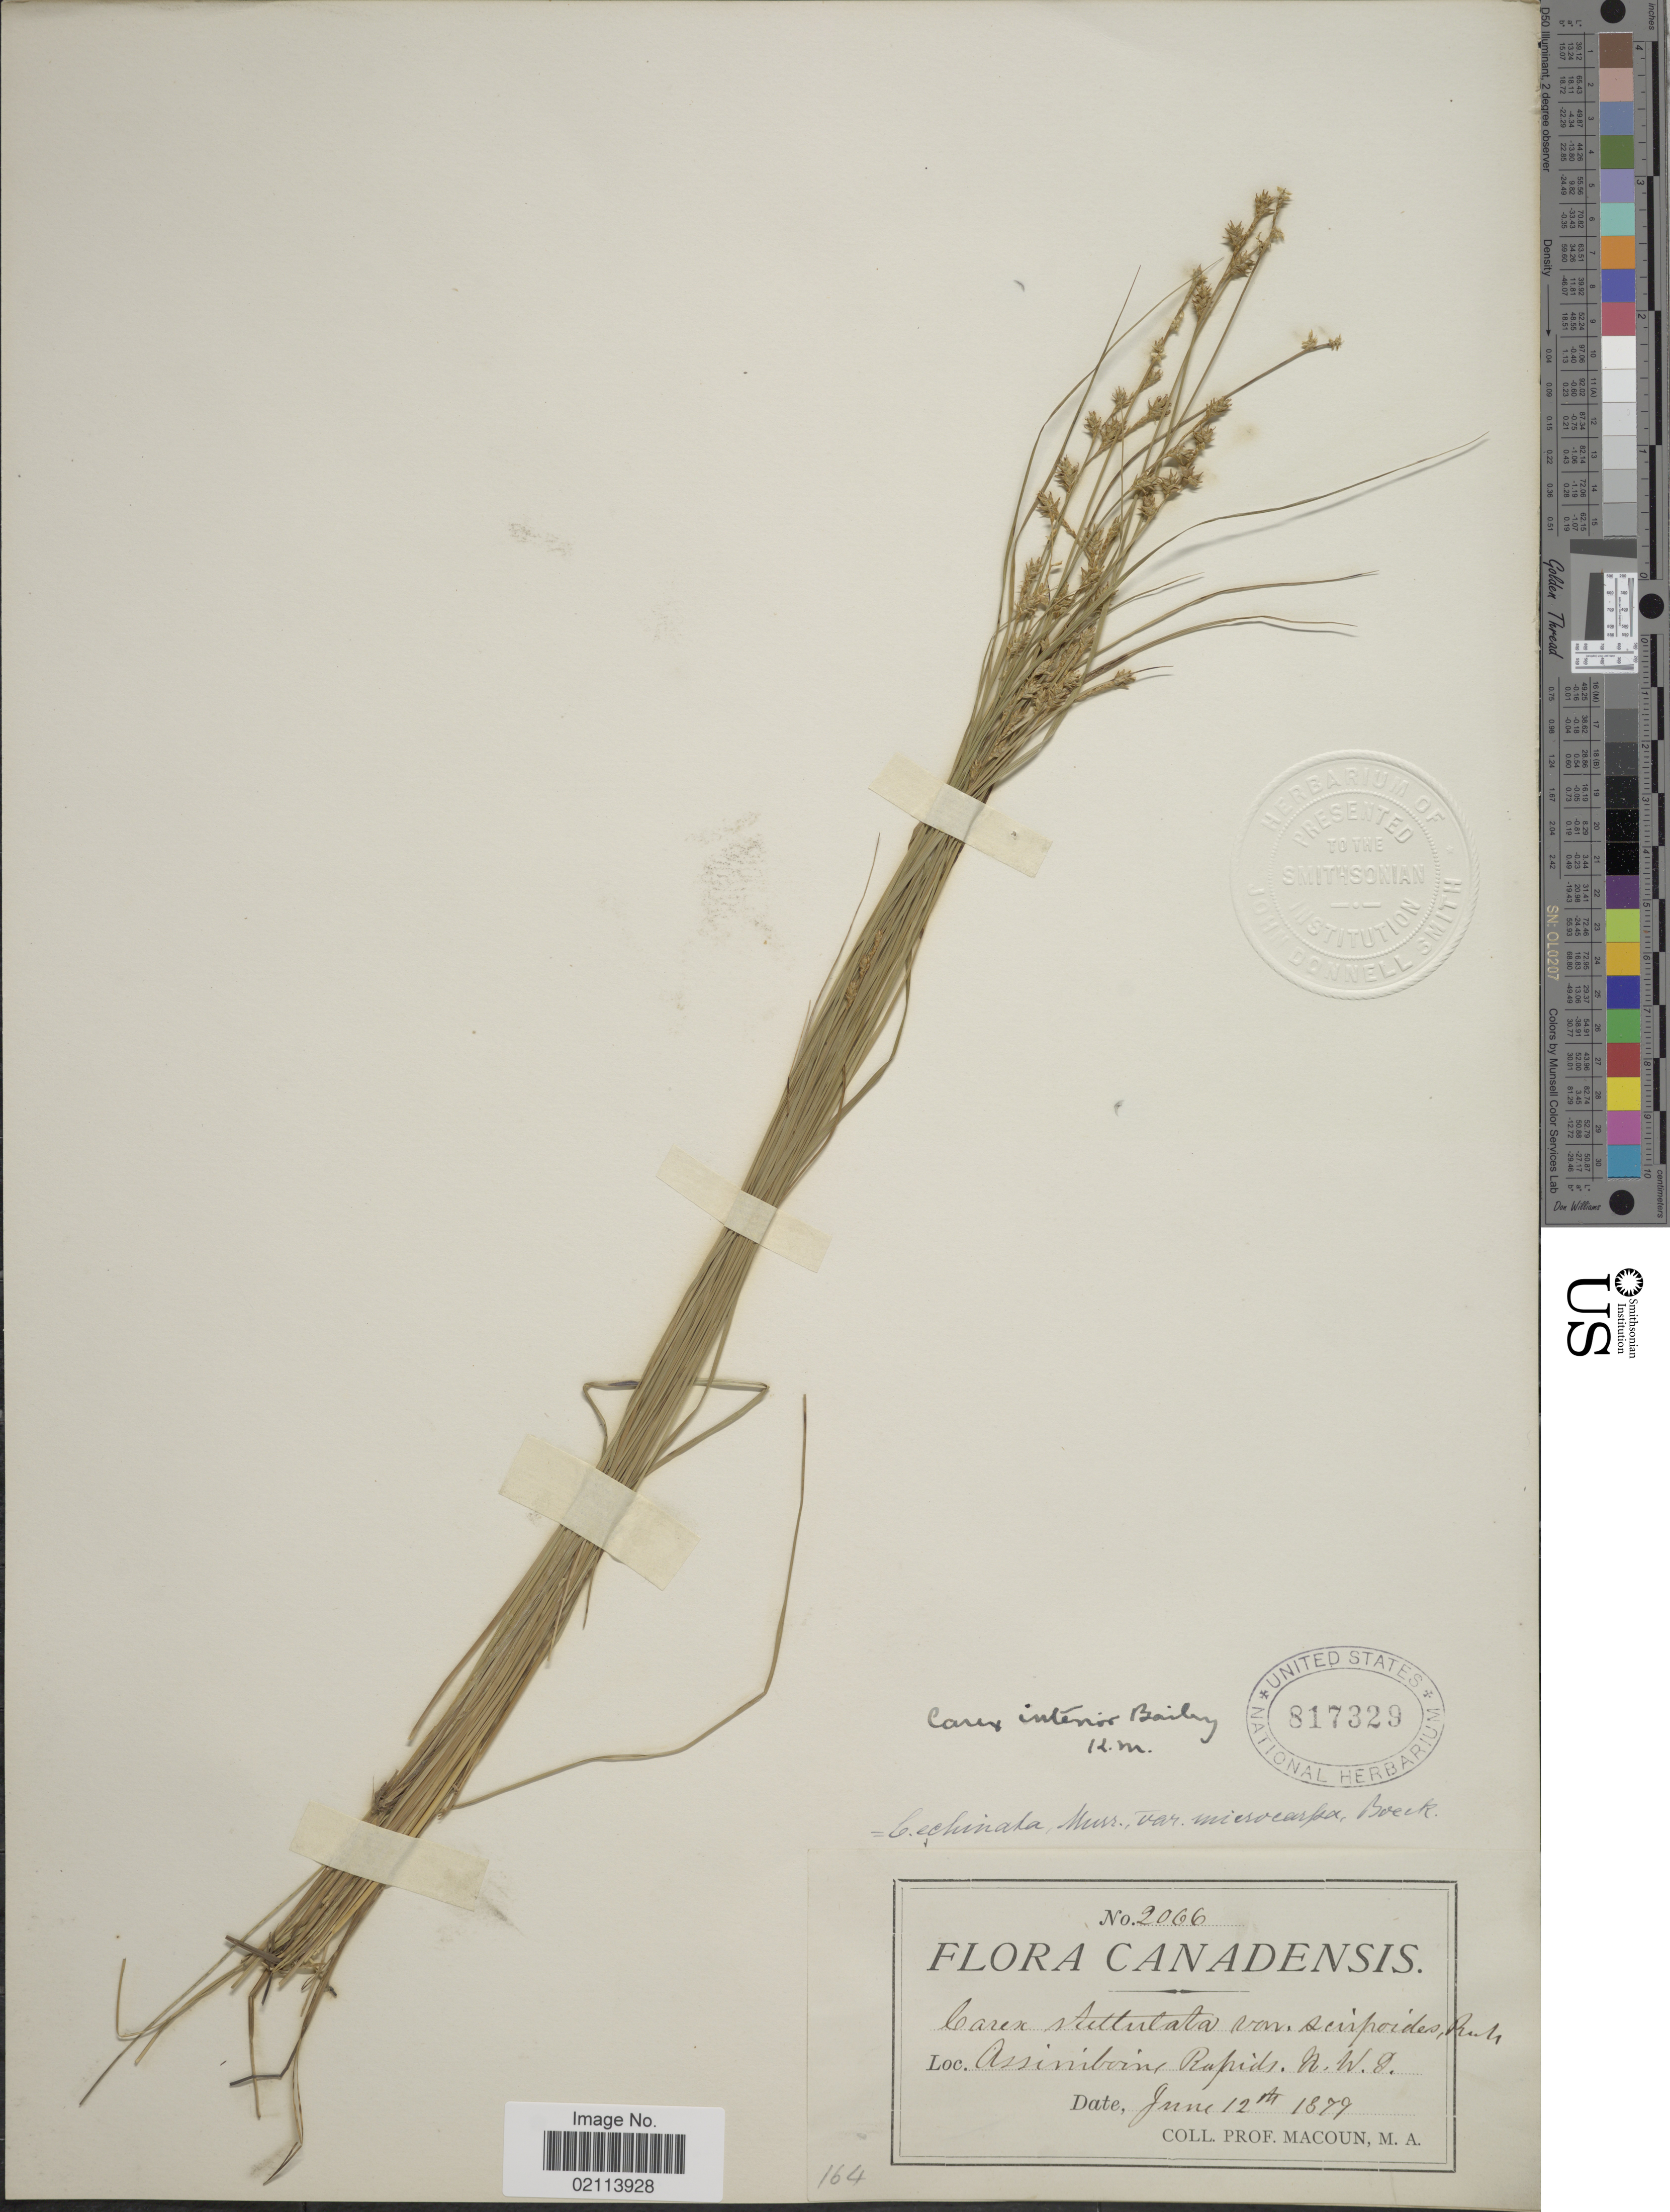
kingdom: Plantae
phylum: Tracheophyta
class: Liliopsida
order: Poales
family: Cyperaceae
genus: Carex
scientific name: Carex interior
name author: L.H. Bailey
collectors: M. Macoun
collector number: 2066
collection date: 1879-06-12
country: Canada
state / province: Northwest Territories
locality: Canadensis, Assiniboin, Rapids.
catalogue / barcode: US 817329